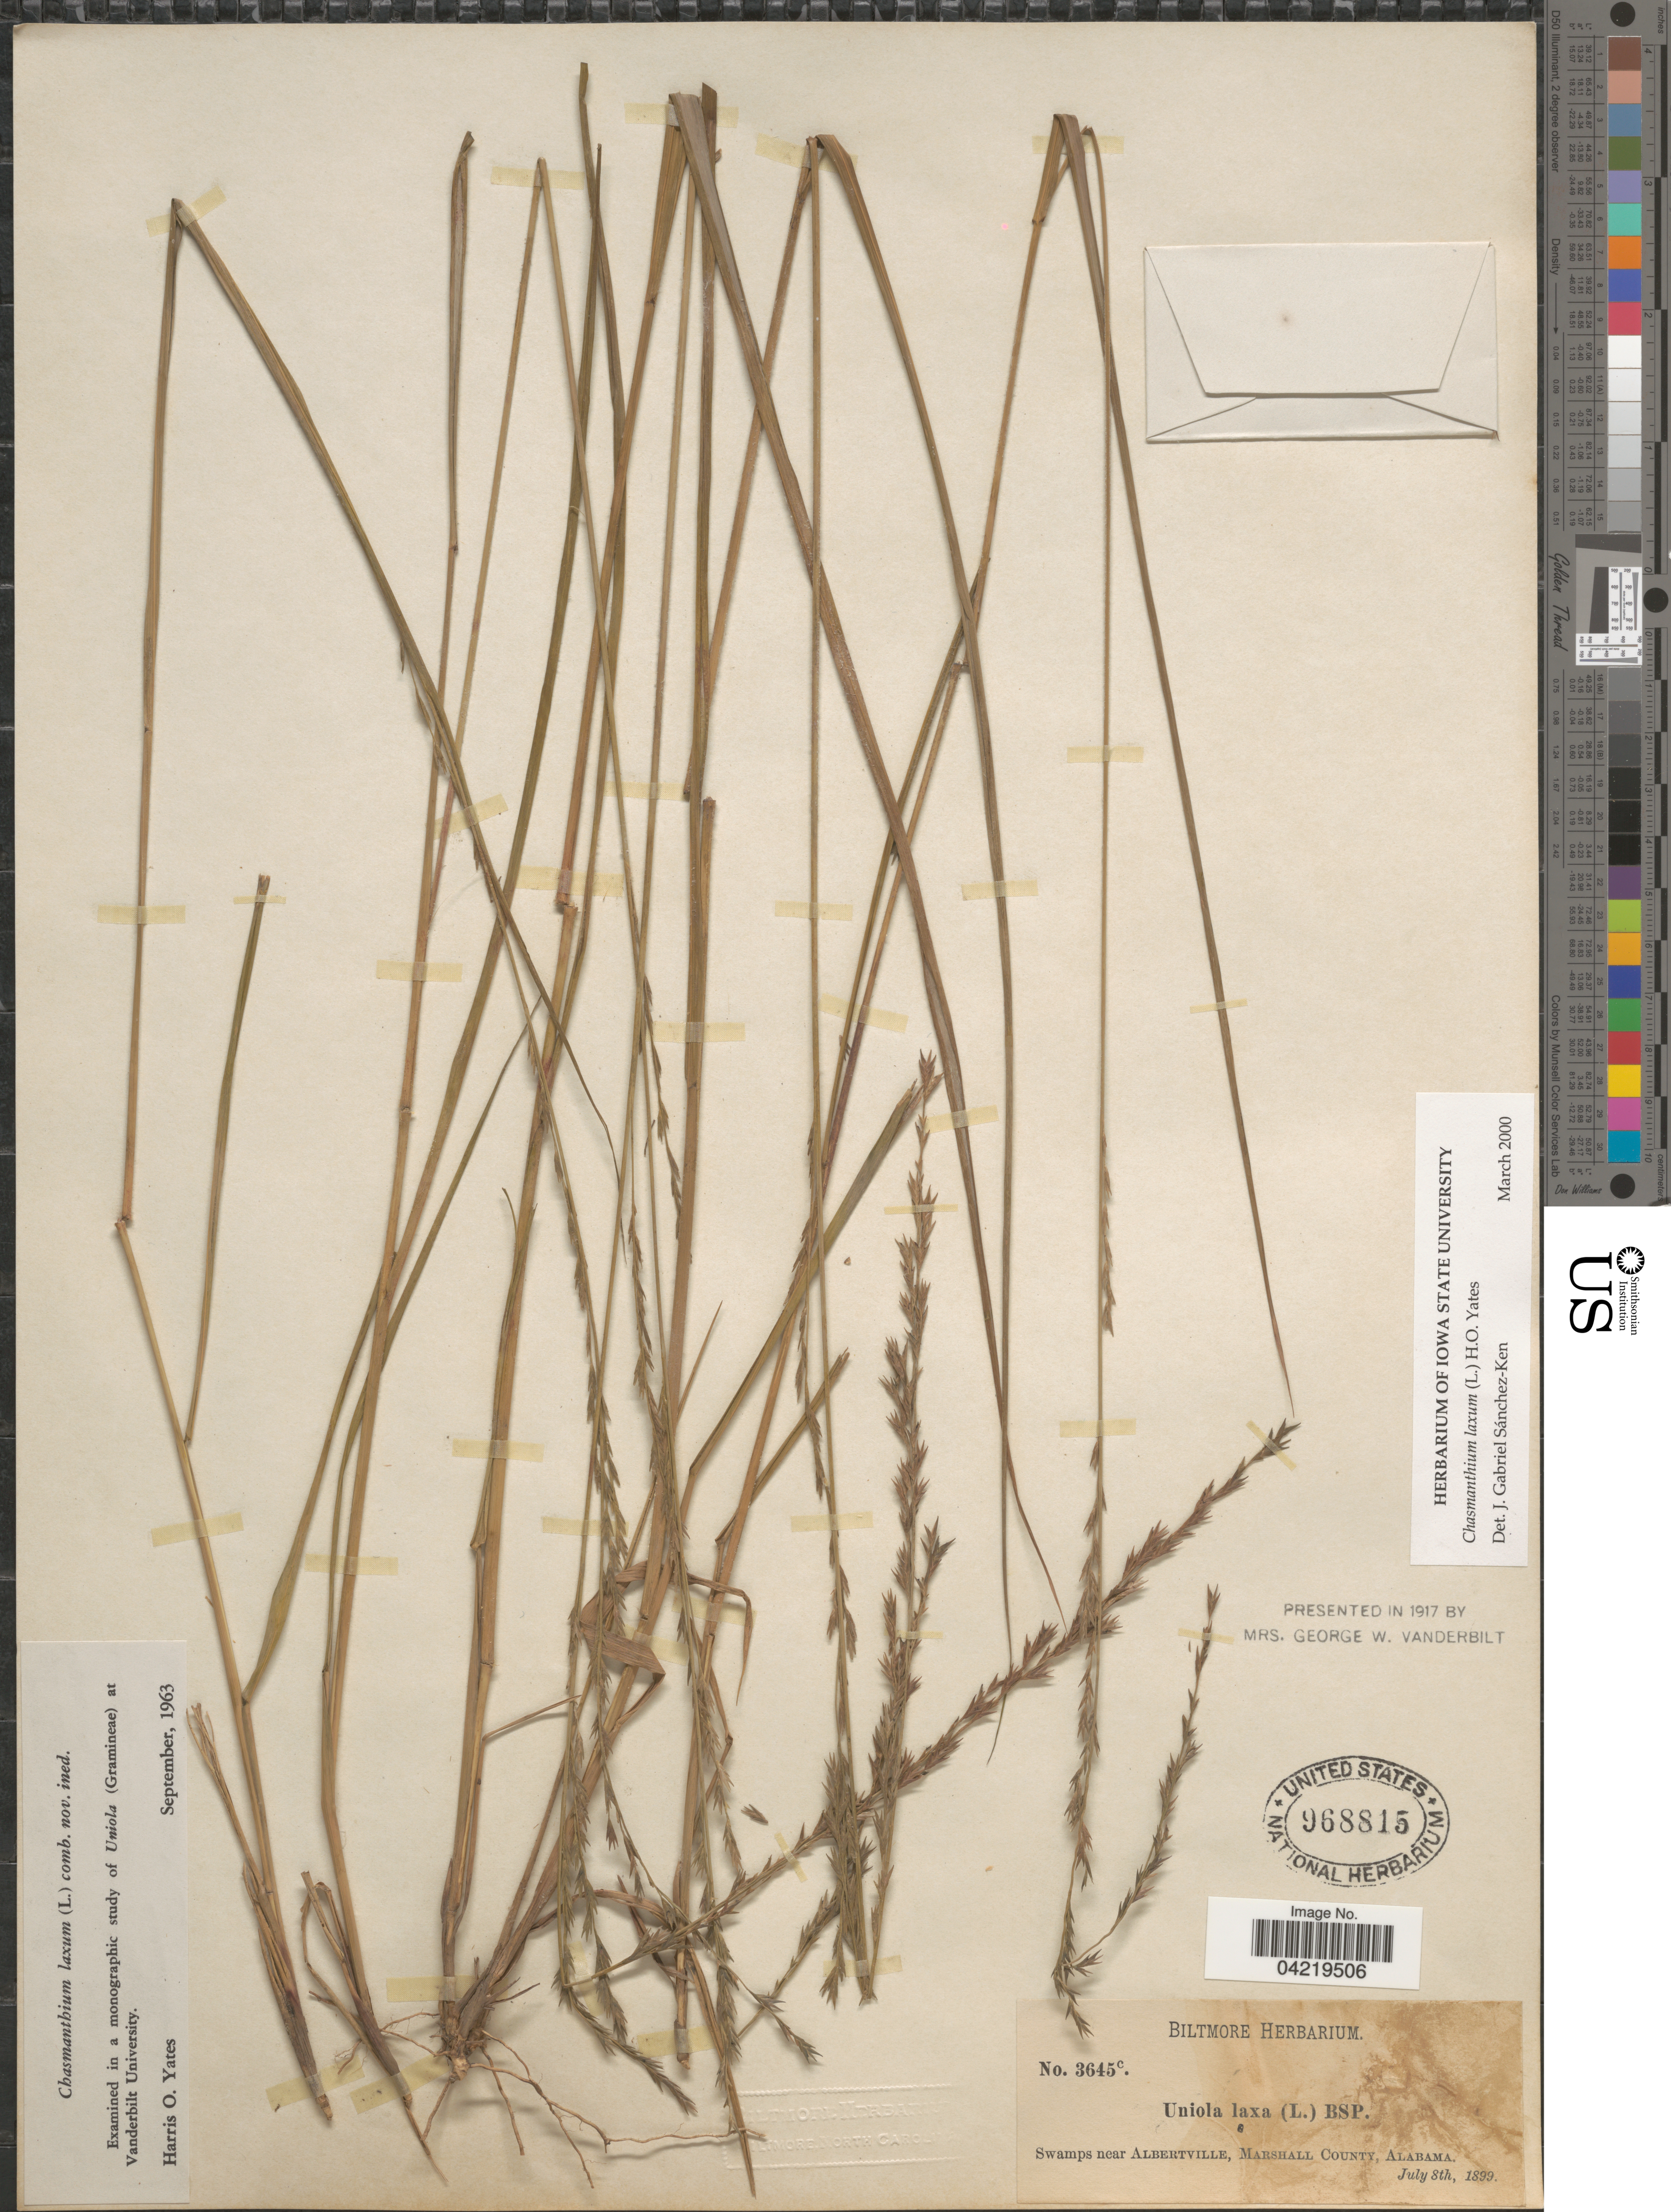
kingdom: Plantae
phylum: Tracheophyta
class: Liliopsida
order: Poales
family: Poaceae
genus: Chasmanthium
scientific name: Chasmanthium laxum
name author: (L.) H.O. Yates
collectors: ex herb. Biltmore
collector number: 3645c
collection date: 1899-07-08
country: United States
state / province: Alabama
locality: Swamps near Albertville, Marshall County.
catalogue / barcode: US 968815